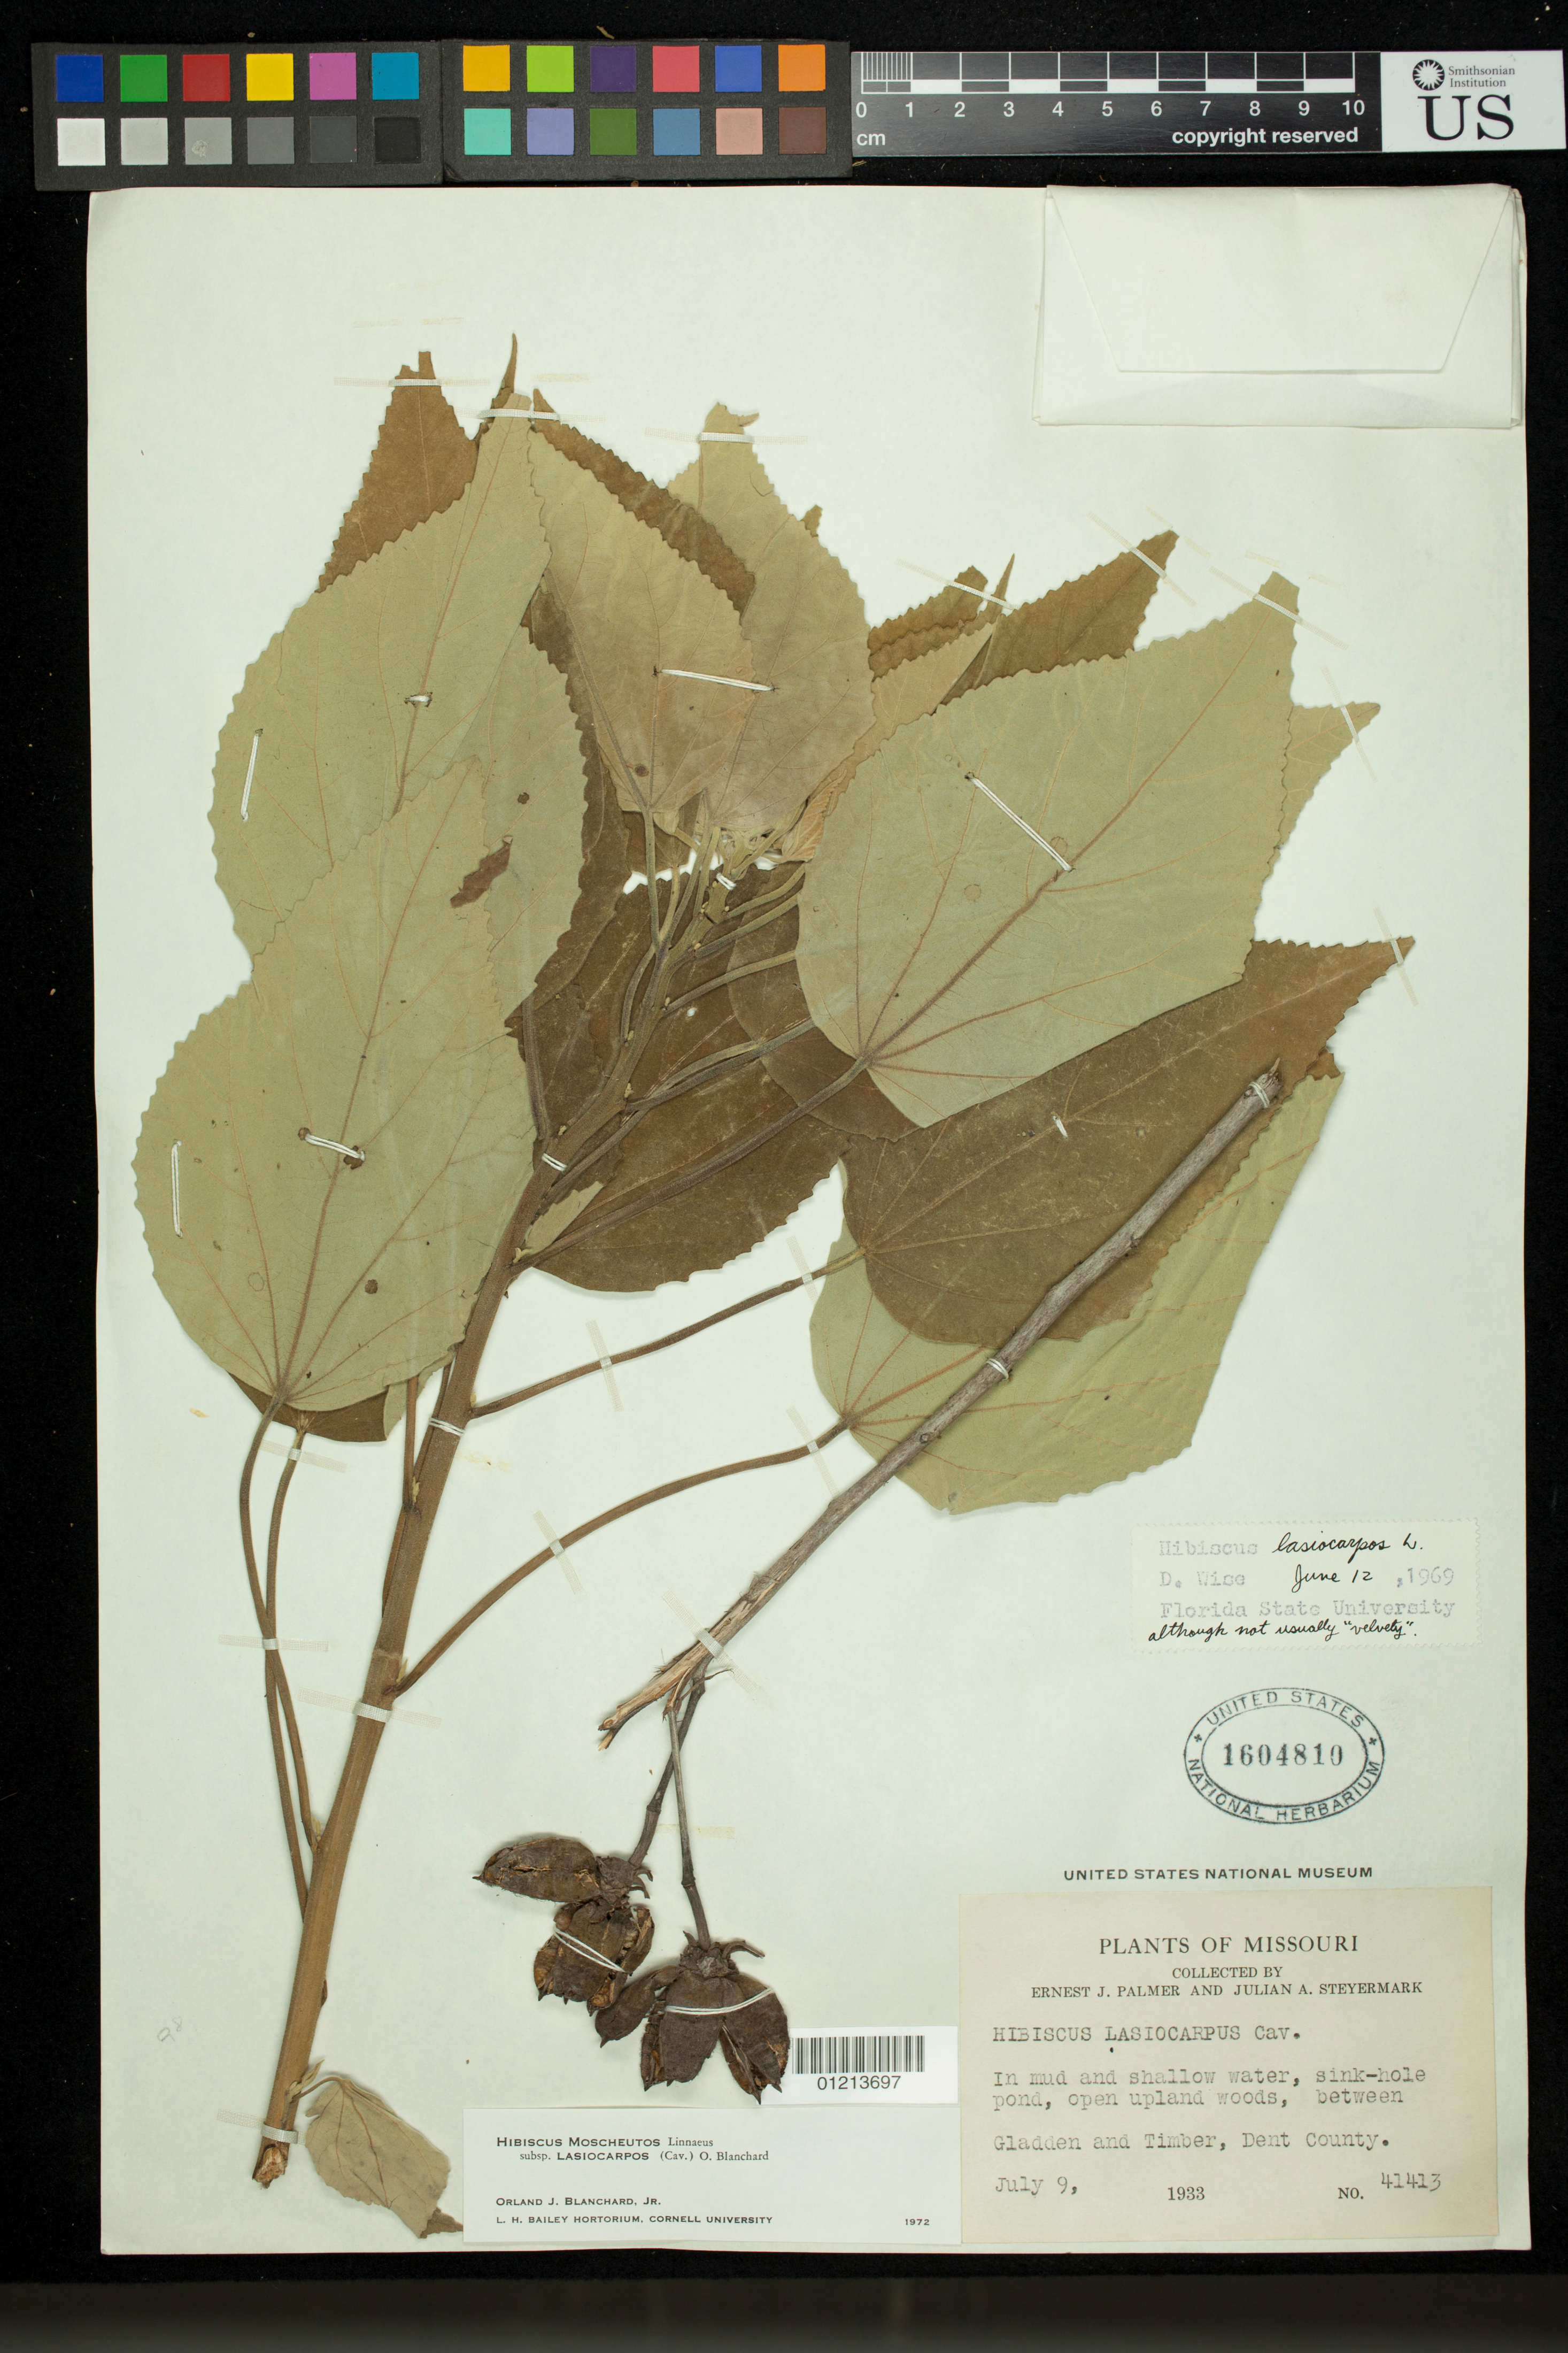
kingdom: Plantae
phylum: Tracheophyta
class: Magnoliopsida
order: Malvales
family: Malvaceae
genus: Hibiscus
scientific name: Hibiscus moscheutos subsp. lasiocarpos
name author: (Cav.) O.J. Blanch.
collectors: E. J. Palmer & J. Steyermark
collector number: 41413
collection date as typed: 07 Sep 1933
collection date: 1933-09-07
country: United States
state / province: Missouri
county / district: Dent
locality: In mud and shallow water, sink-hole pond, open upland woods, between Gladden and Timber, Dent County.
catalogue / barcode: US 1604810